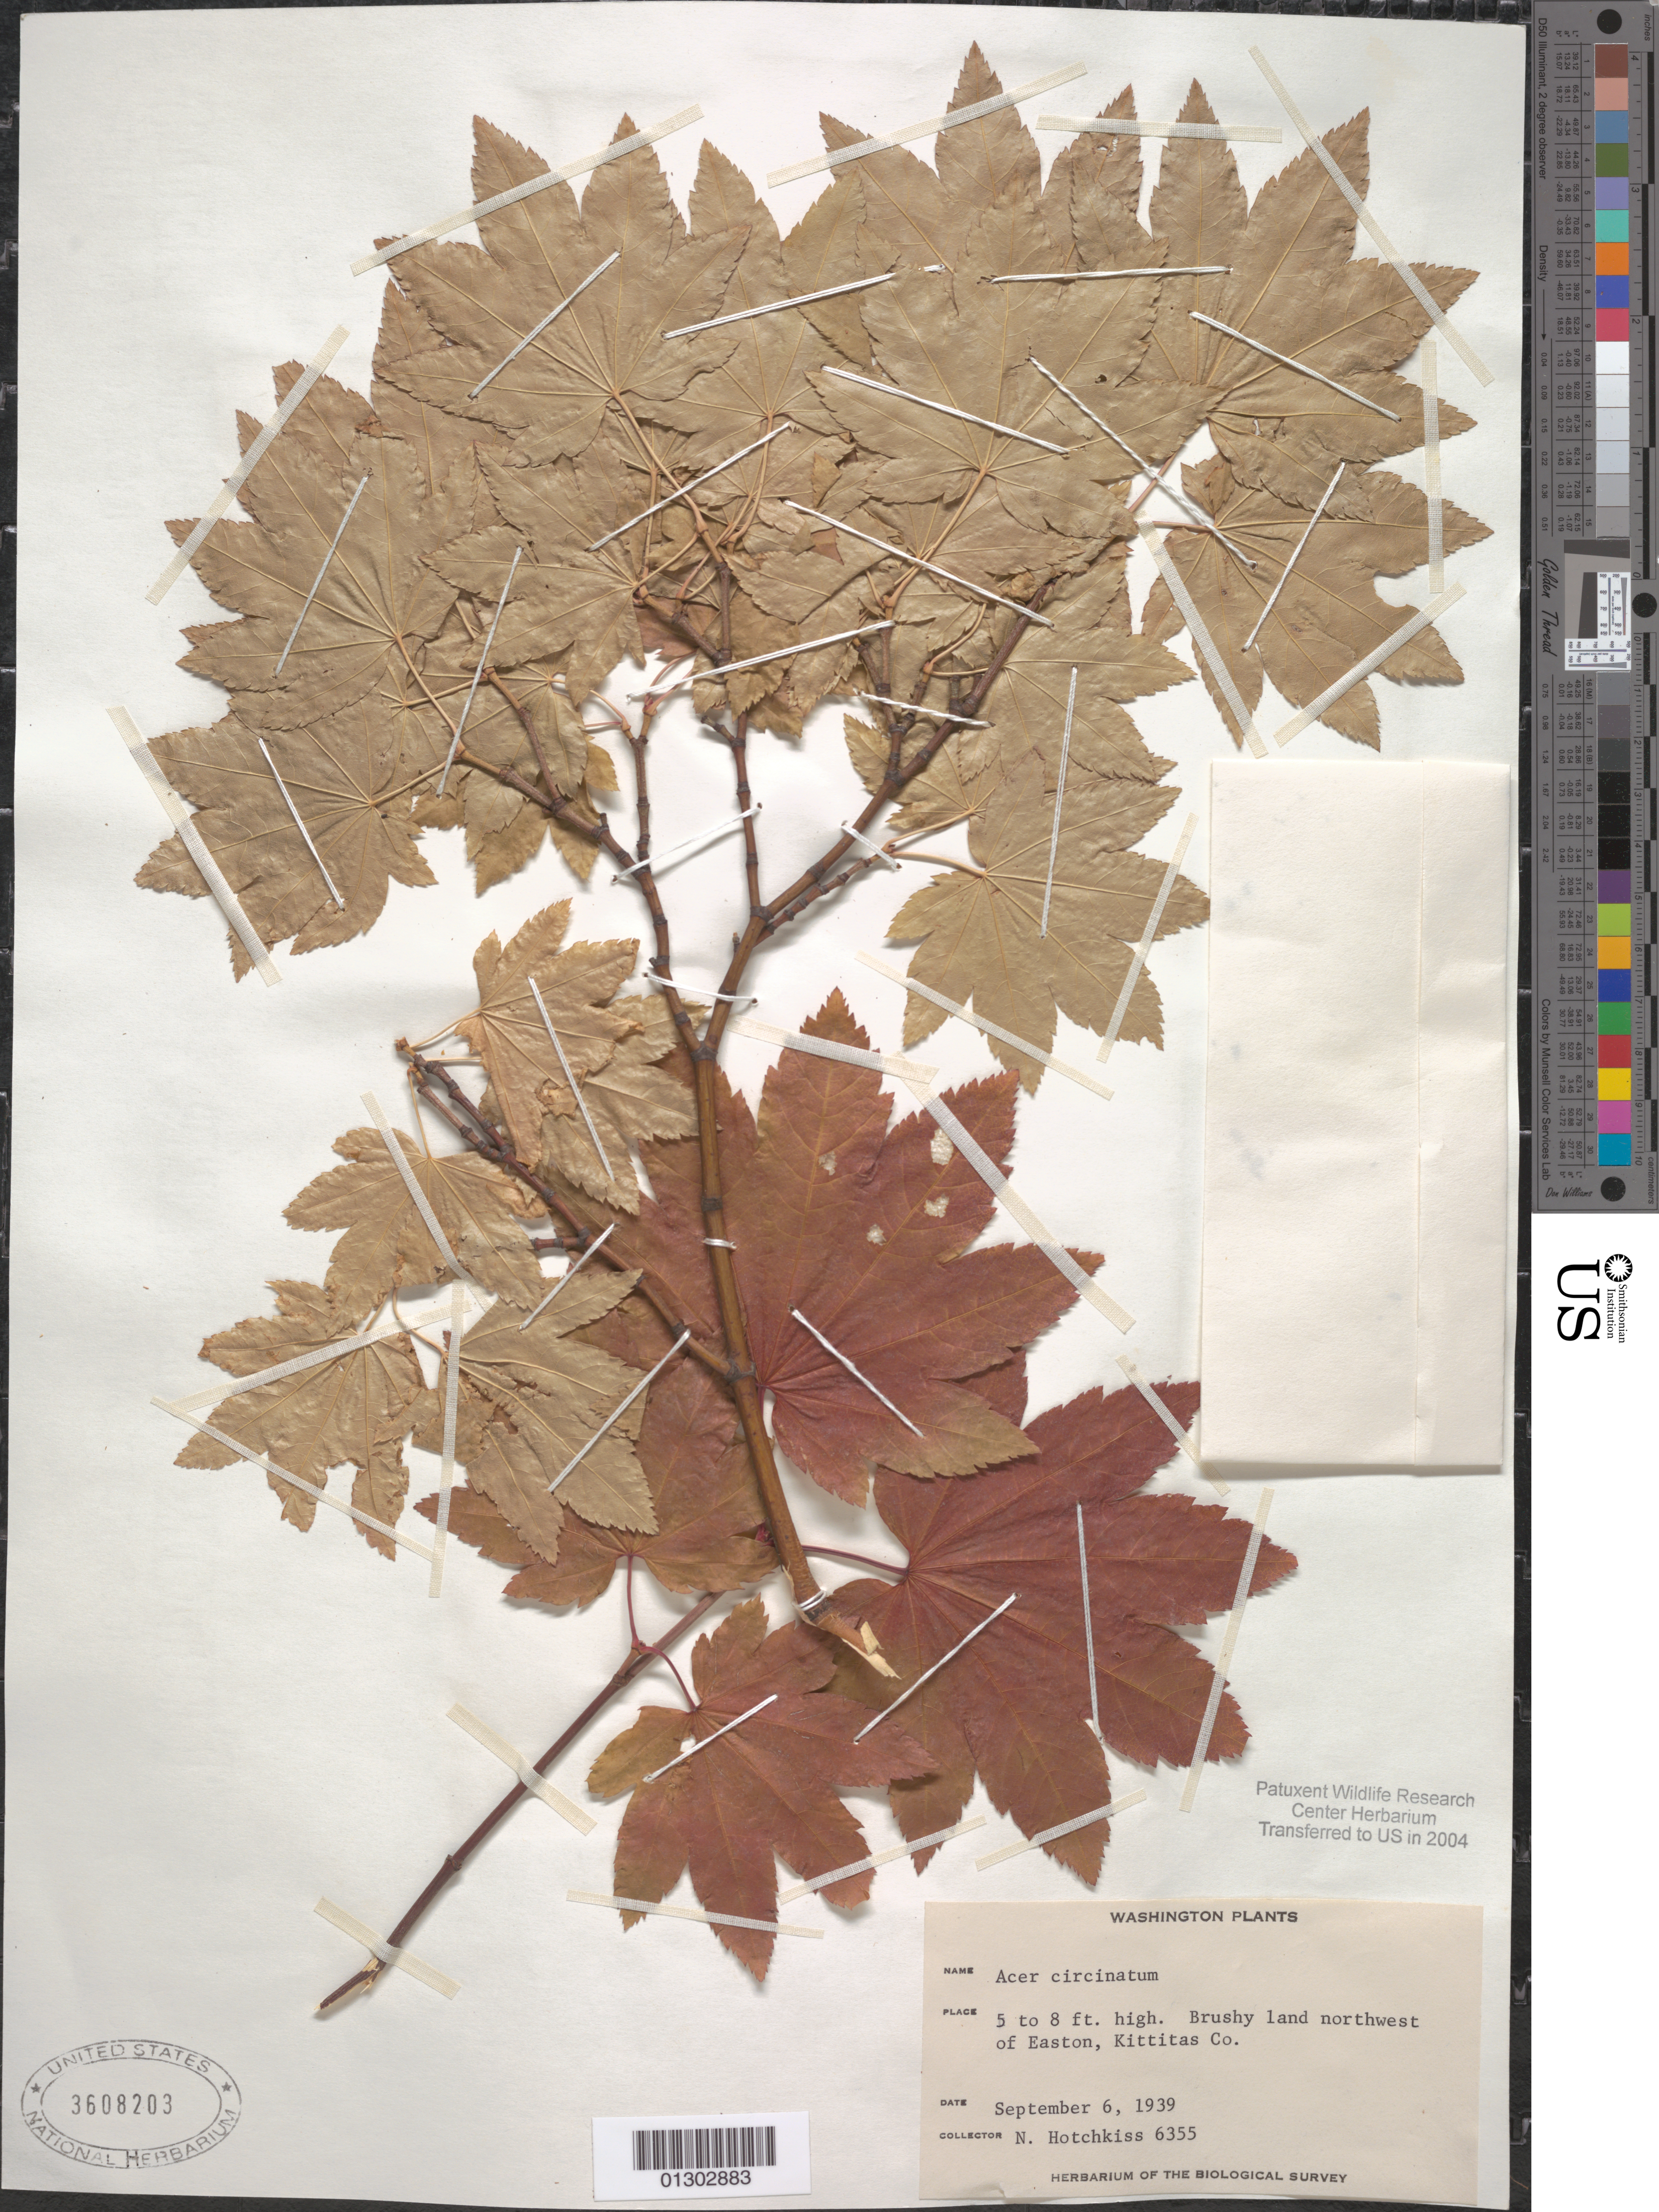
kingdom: Plantae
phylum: Tracheophyta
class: Magnoliopsida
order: Sapindales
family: Sapindaceae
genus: Acer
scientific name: Acer circinatum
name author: Pursh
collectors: N. Hotchkiss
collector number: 6355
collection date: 1939-09-06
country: United States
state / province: Washington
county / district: Kittitas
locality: Kittitas Co., NW of Easton.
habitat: Brushy land.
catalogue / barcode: US 3608203